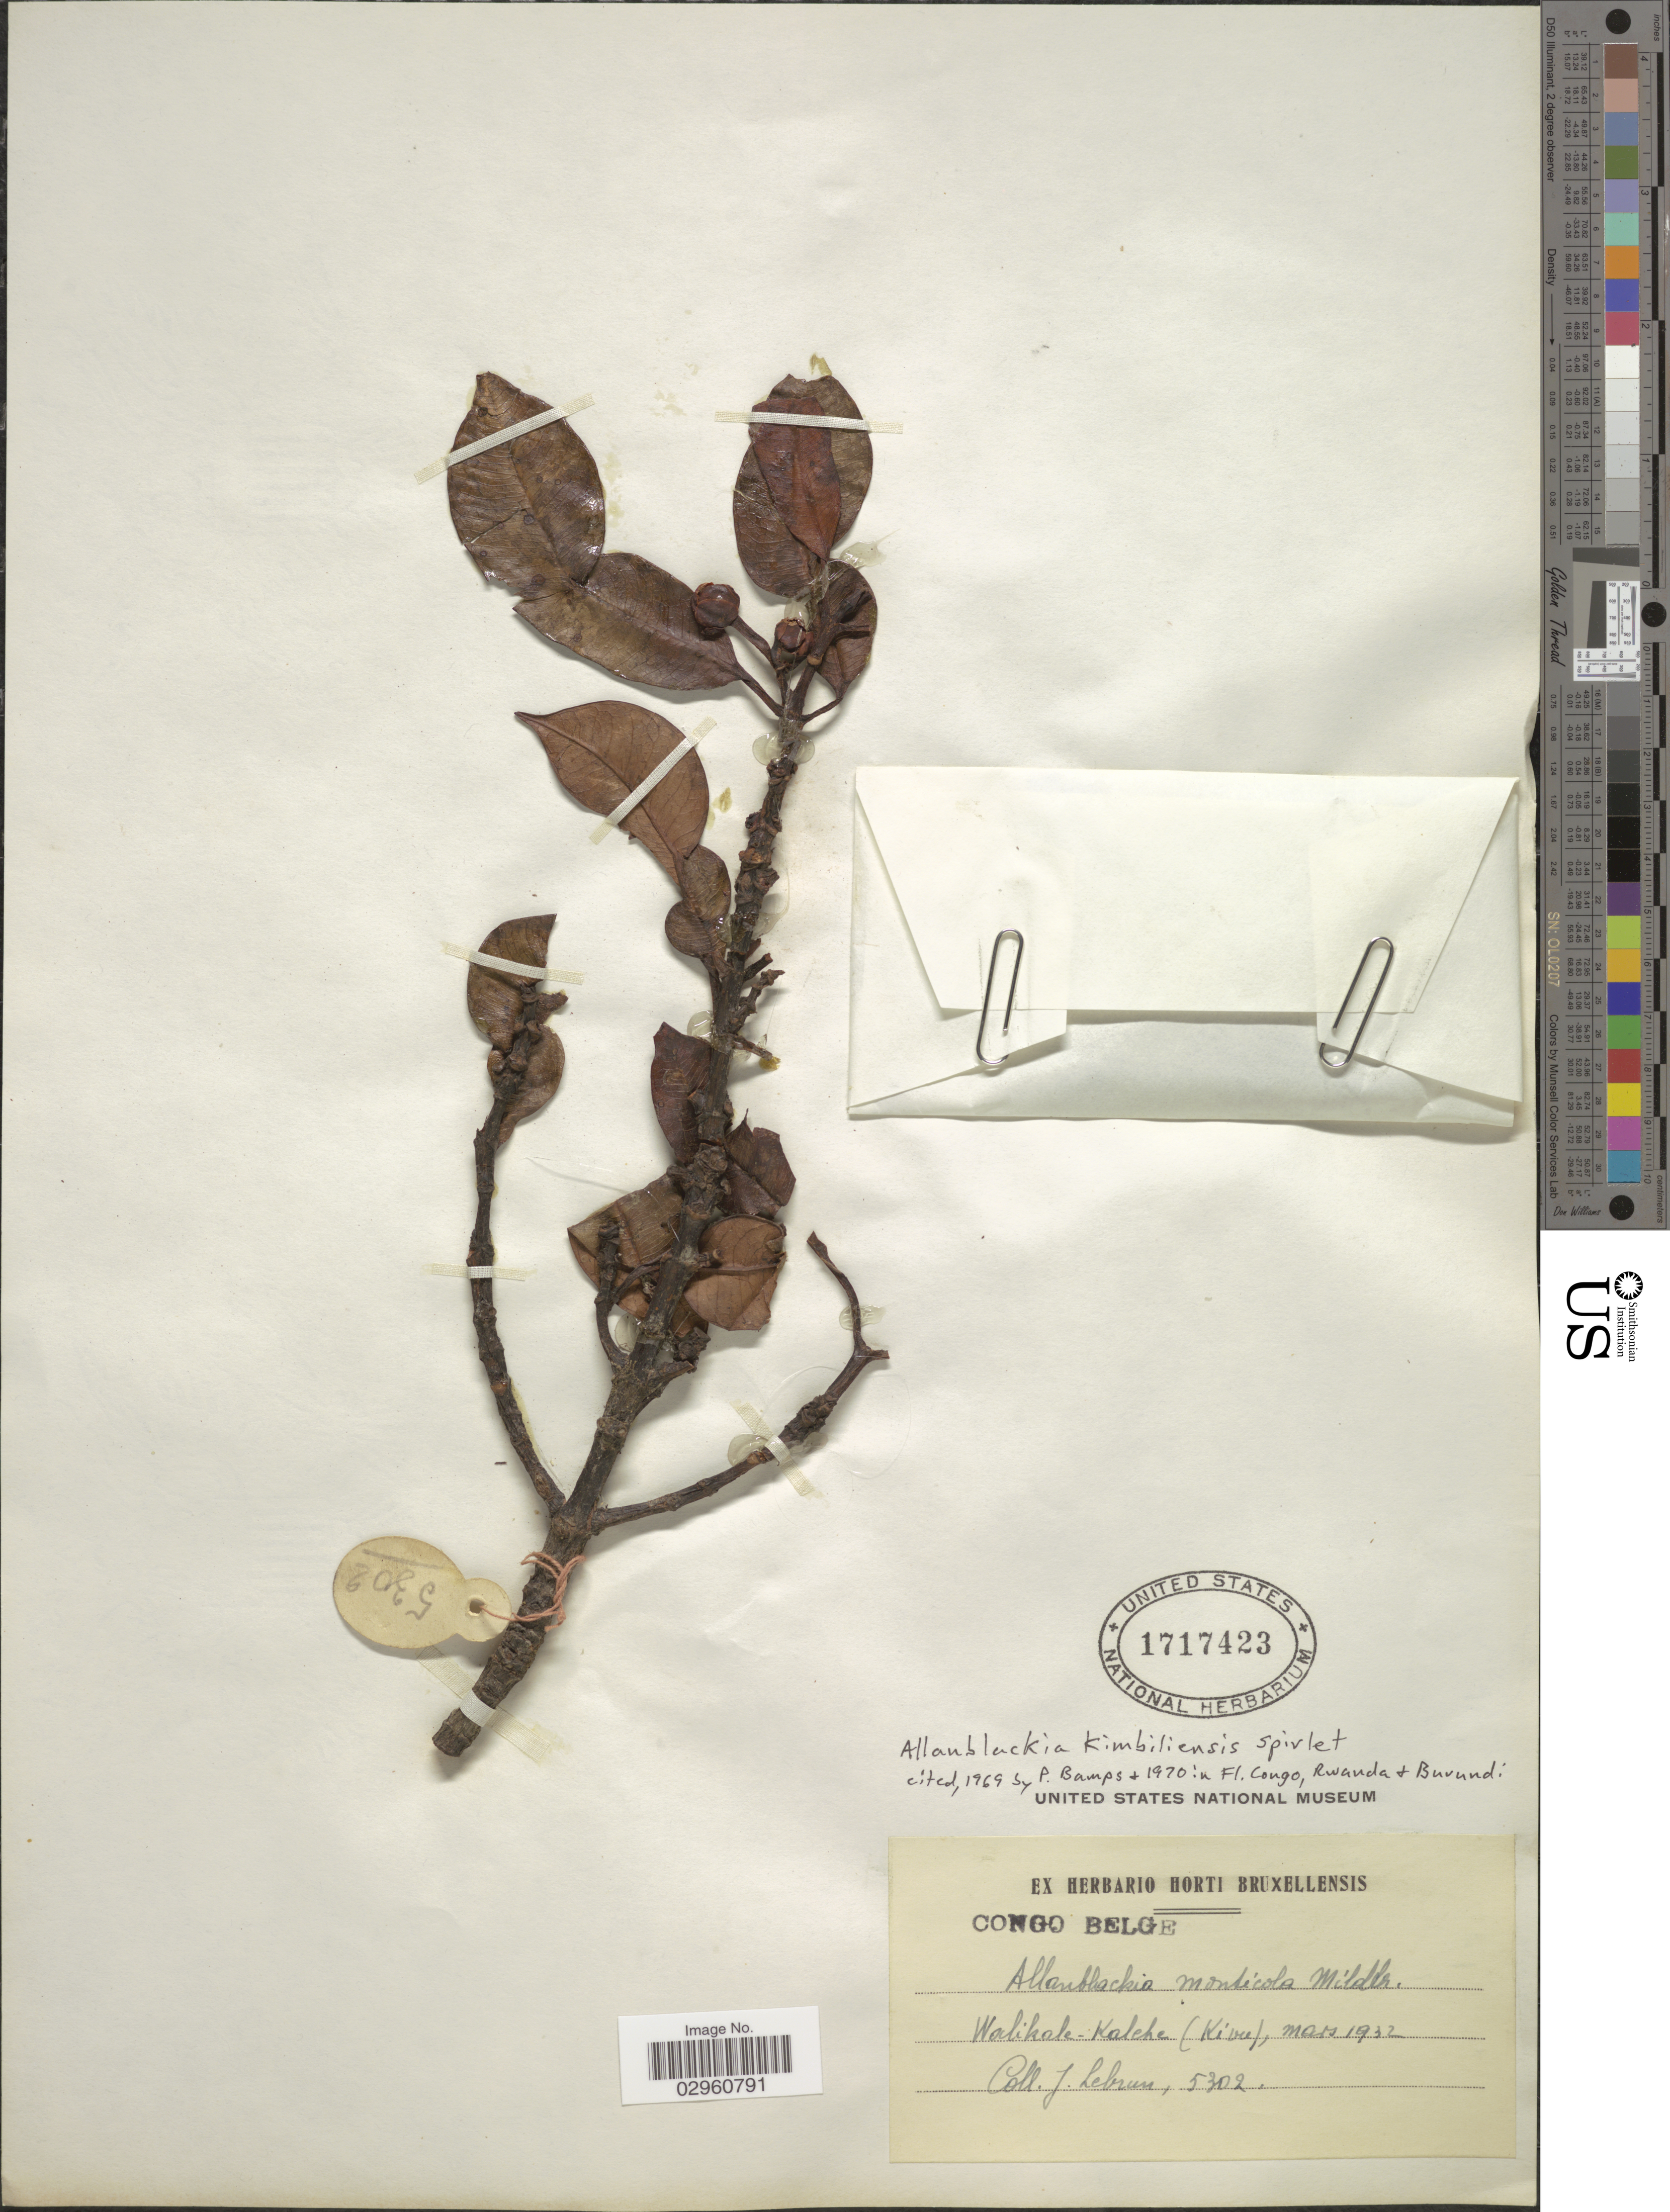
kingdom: Plantae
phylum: Tracheophyta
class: Magnoliopsida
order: Malpighiales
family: Clusiaceae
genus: Allanblackia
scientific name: Allanblackia kimbiliensis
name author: Spirlet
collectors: J. A. Lebrun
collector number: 5302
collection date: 1932-03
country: Congo, Democratic Republic of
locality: Congo Belge. Walikale-Kalehe (Kivu).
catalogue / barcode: US 1717423